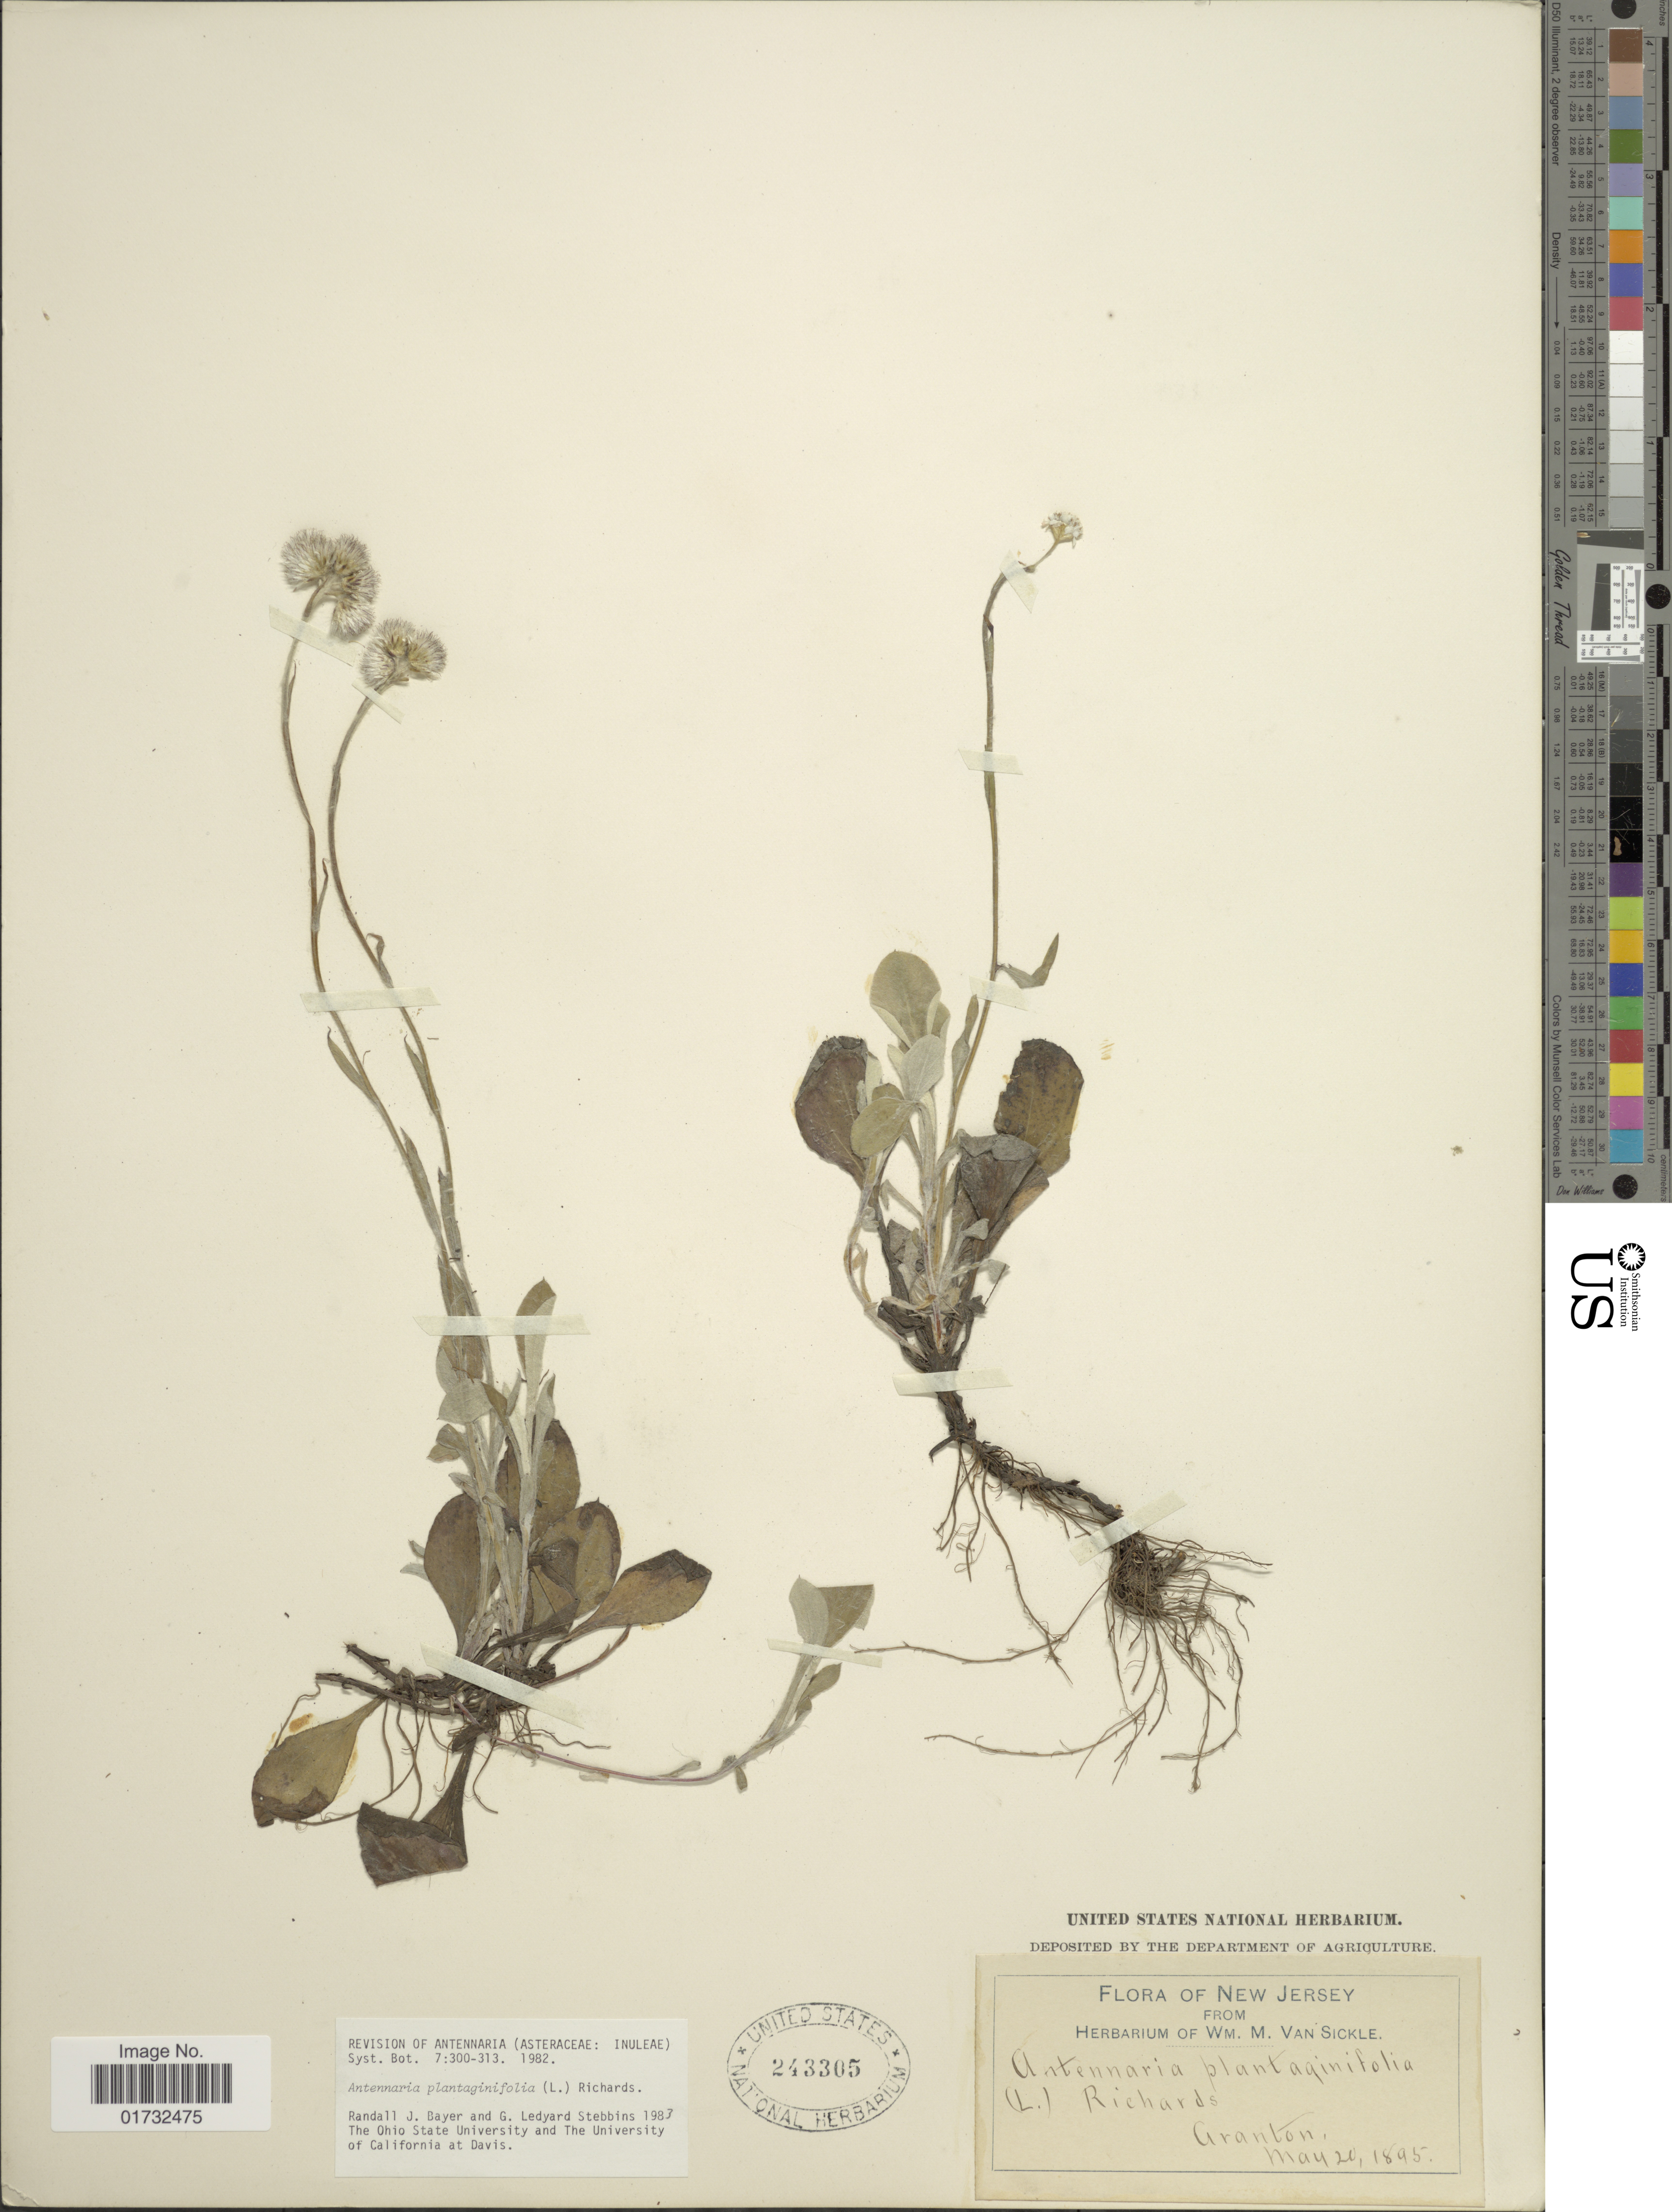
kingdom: Plantae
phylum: Tracheophyta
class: Magnoliopsida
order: Asterales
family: Asteraceae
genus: Antennaria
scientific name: Antennaria plantaginifolia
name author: (L.) Richardson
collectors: ex herb. Wm. M. Van Sickle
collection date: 1895-05-20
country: United States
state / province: New Jersey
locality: Granton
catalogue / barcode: US 243305